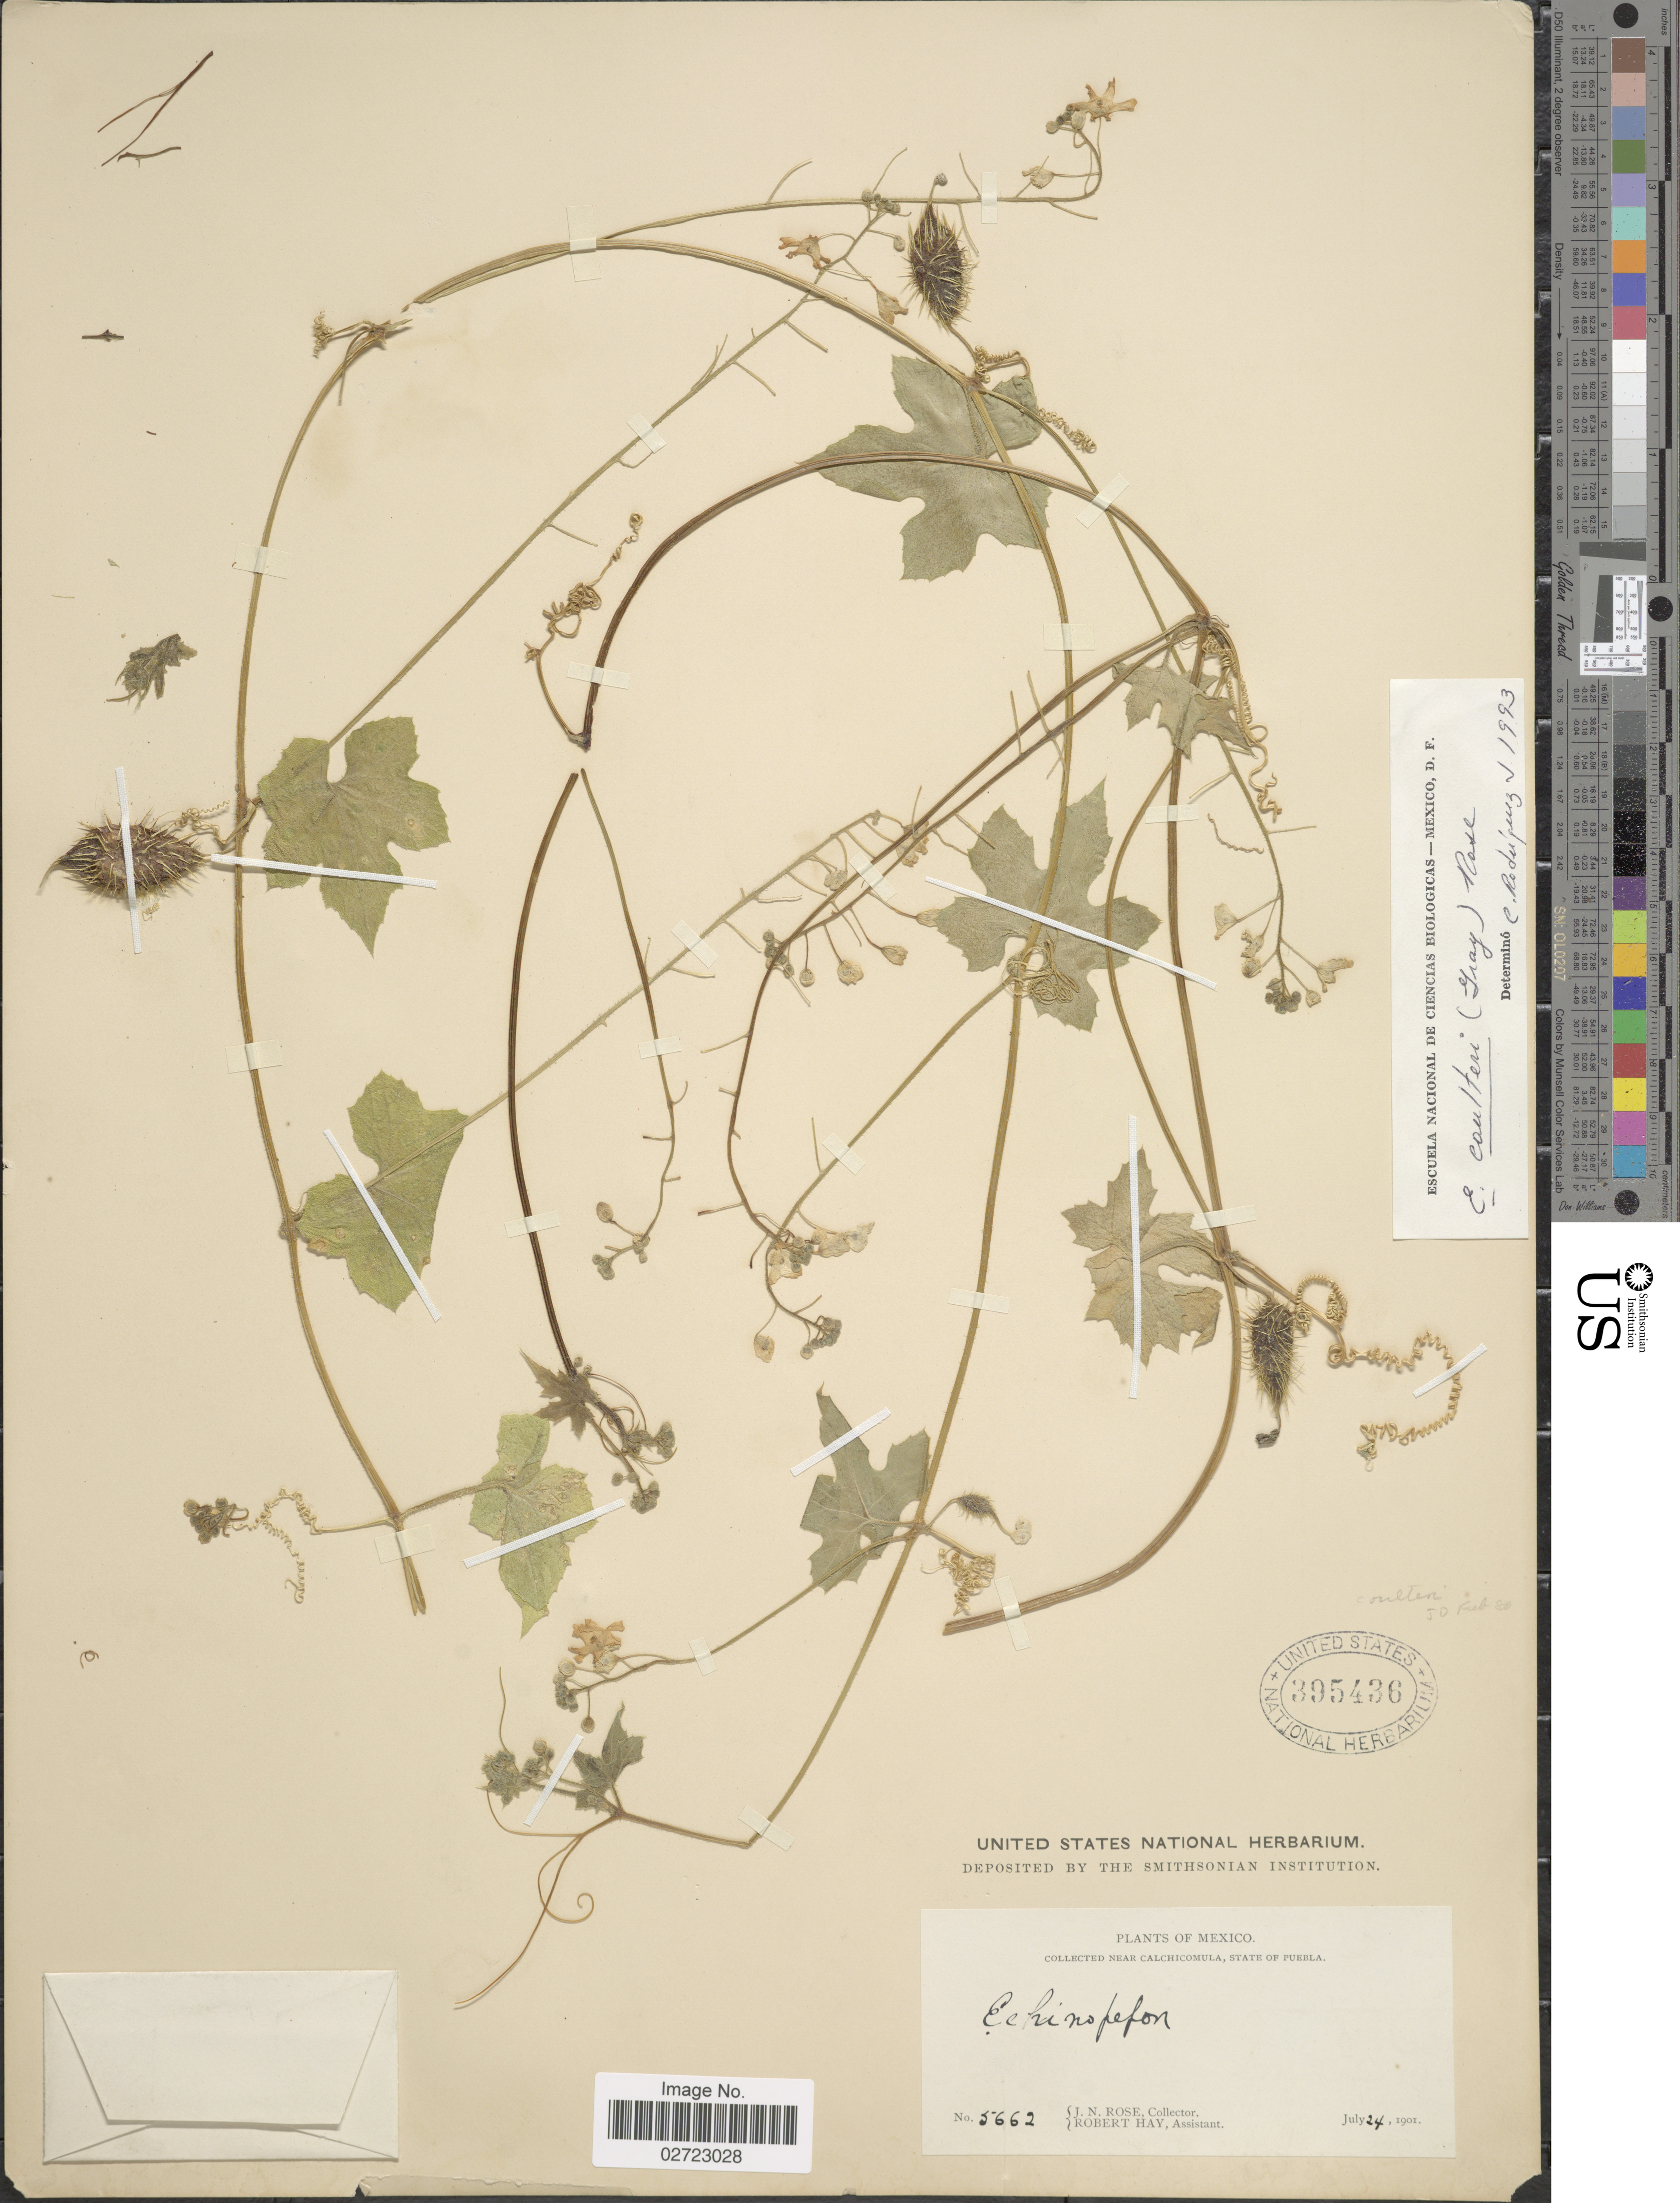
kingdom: Plantae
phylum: Tracheophyta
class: Magnoliopsida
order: Cucurbitales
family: Cucurbitaceae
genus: Echinopepon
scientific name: Echinopepon coulteri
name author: (A. Gray) Rose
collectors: J. N. Rose & R. H. Hay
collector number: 5662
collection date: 1901-07-24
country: Mexico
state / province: Puebla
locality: Near Calchicomula.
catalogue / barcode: US 395436